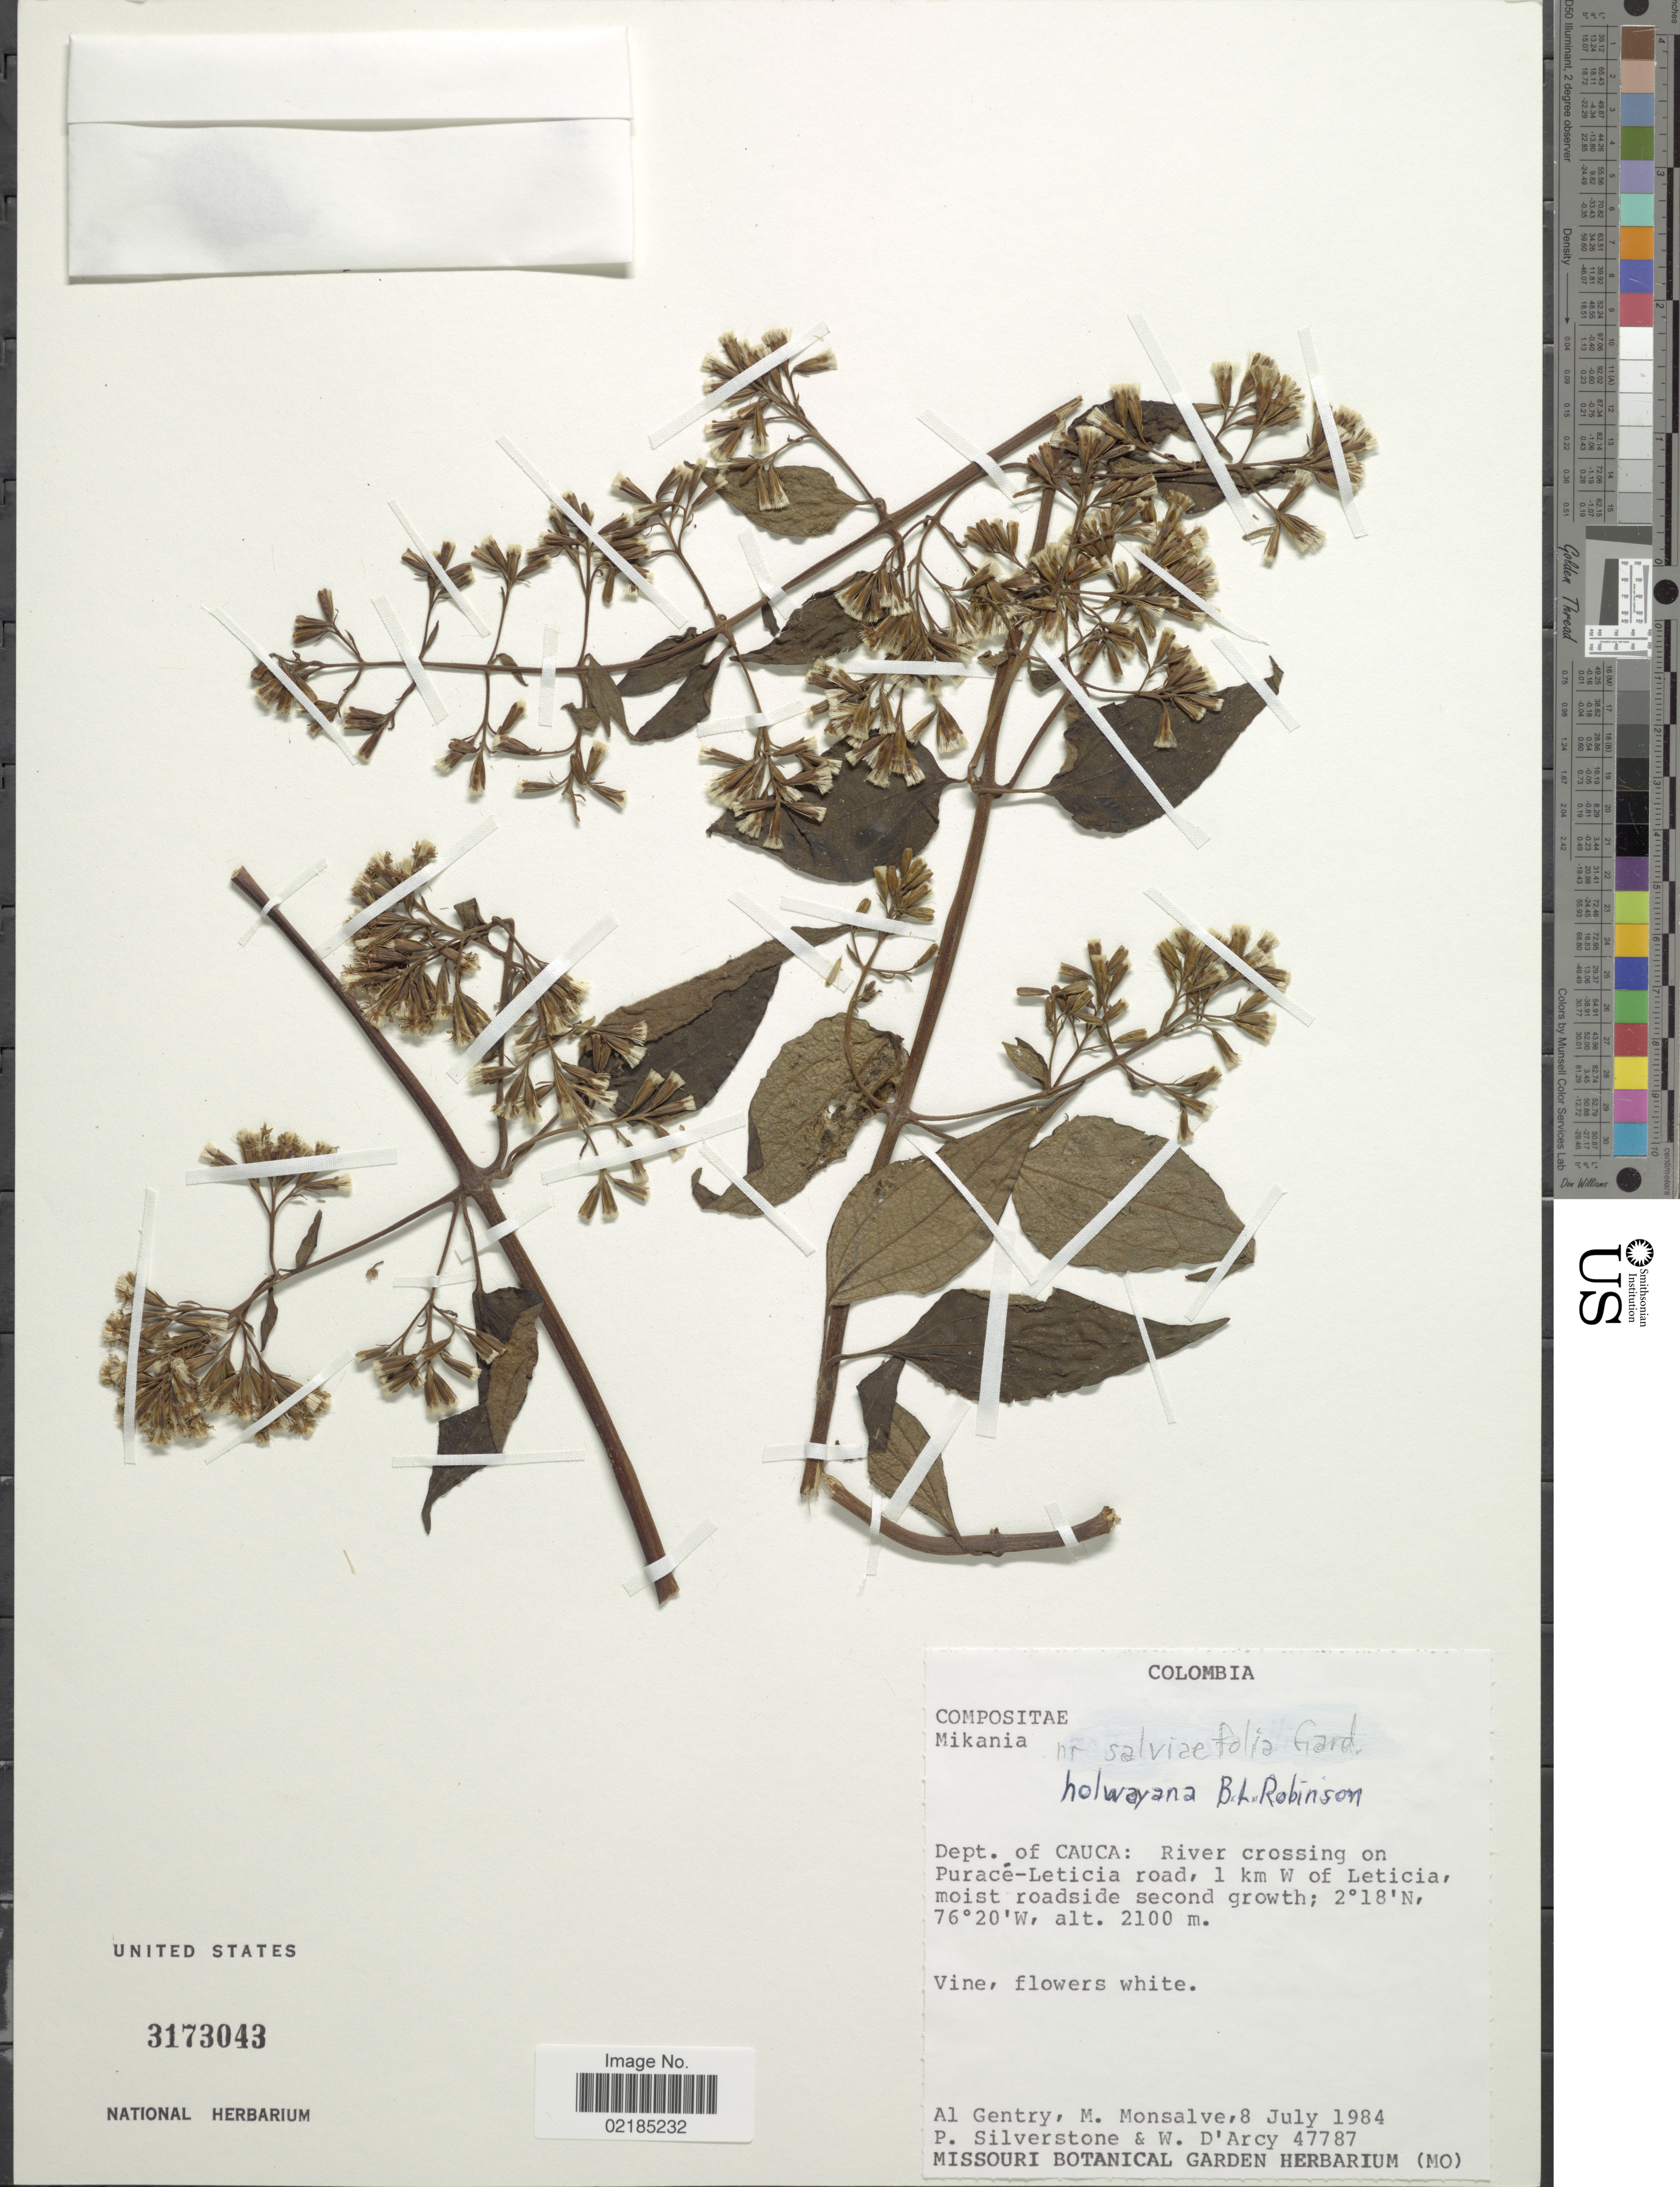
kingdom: Plantae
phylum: Tracheophyta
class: Magnoliopsida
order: Asterales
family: Asteraceae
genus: Mikania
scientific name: Mikania holwayana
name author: B.L. Rob.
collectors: A. H. Gentry, M. Monsalve, P. A. Silverstone-Sopkin & W. G. D'Arcy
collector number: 47787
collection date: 1984-07-08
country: Colombia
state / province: Cauca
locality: Dept. of Cauca: River crossing on Puracé-Leticia road, 1 km W of Leticia, moist roadside second growth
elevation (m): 2100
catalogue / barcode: US 3173043